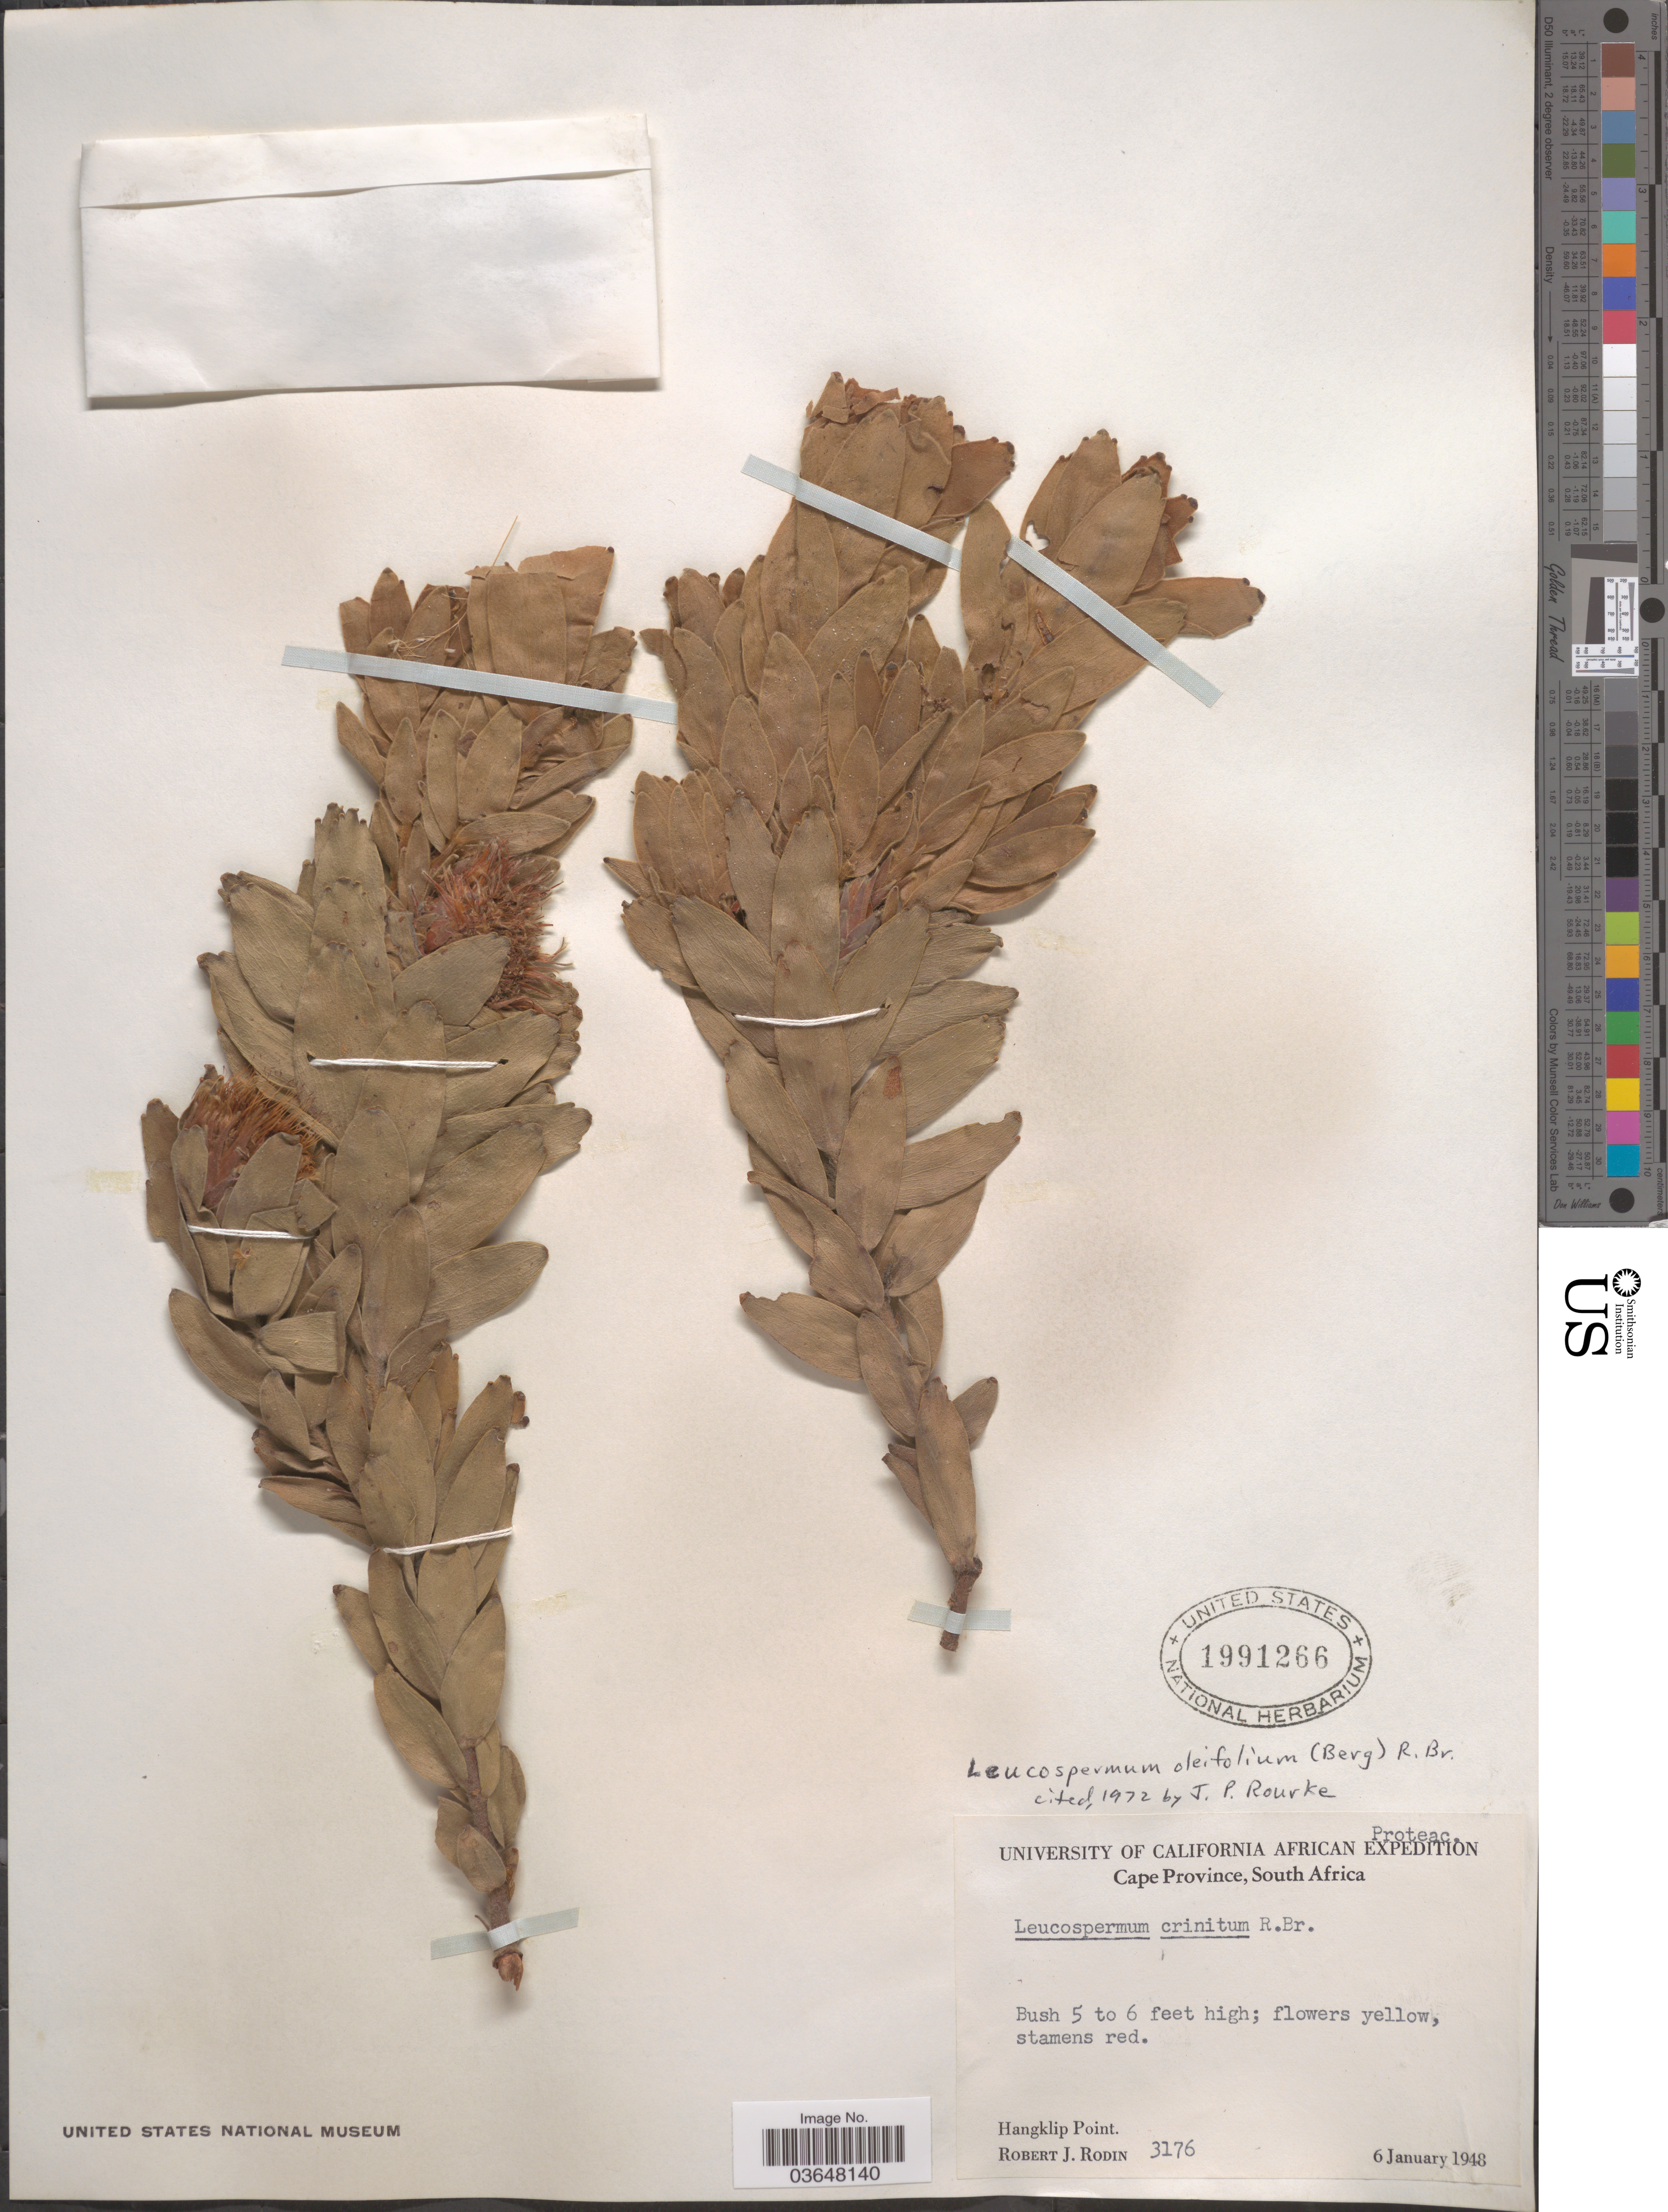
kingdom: Plantae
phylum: Tracheophyta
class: Magnoliopsida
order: Proteales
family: Proteaceae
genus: Leucospermum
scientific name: Leucospermum oleaefolium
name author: R. Br.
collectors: R. J. Rodin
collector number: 3176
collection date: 1948-01-06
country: South Africa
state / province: Western Cape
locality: Hangklip Point.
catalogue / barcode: US 1991266